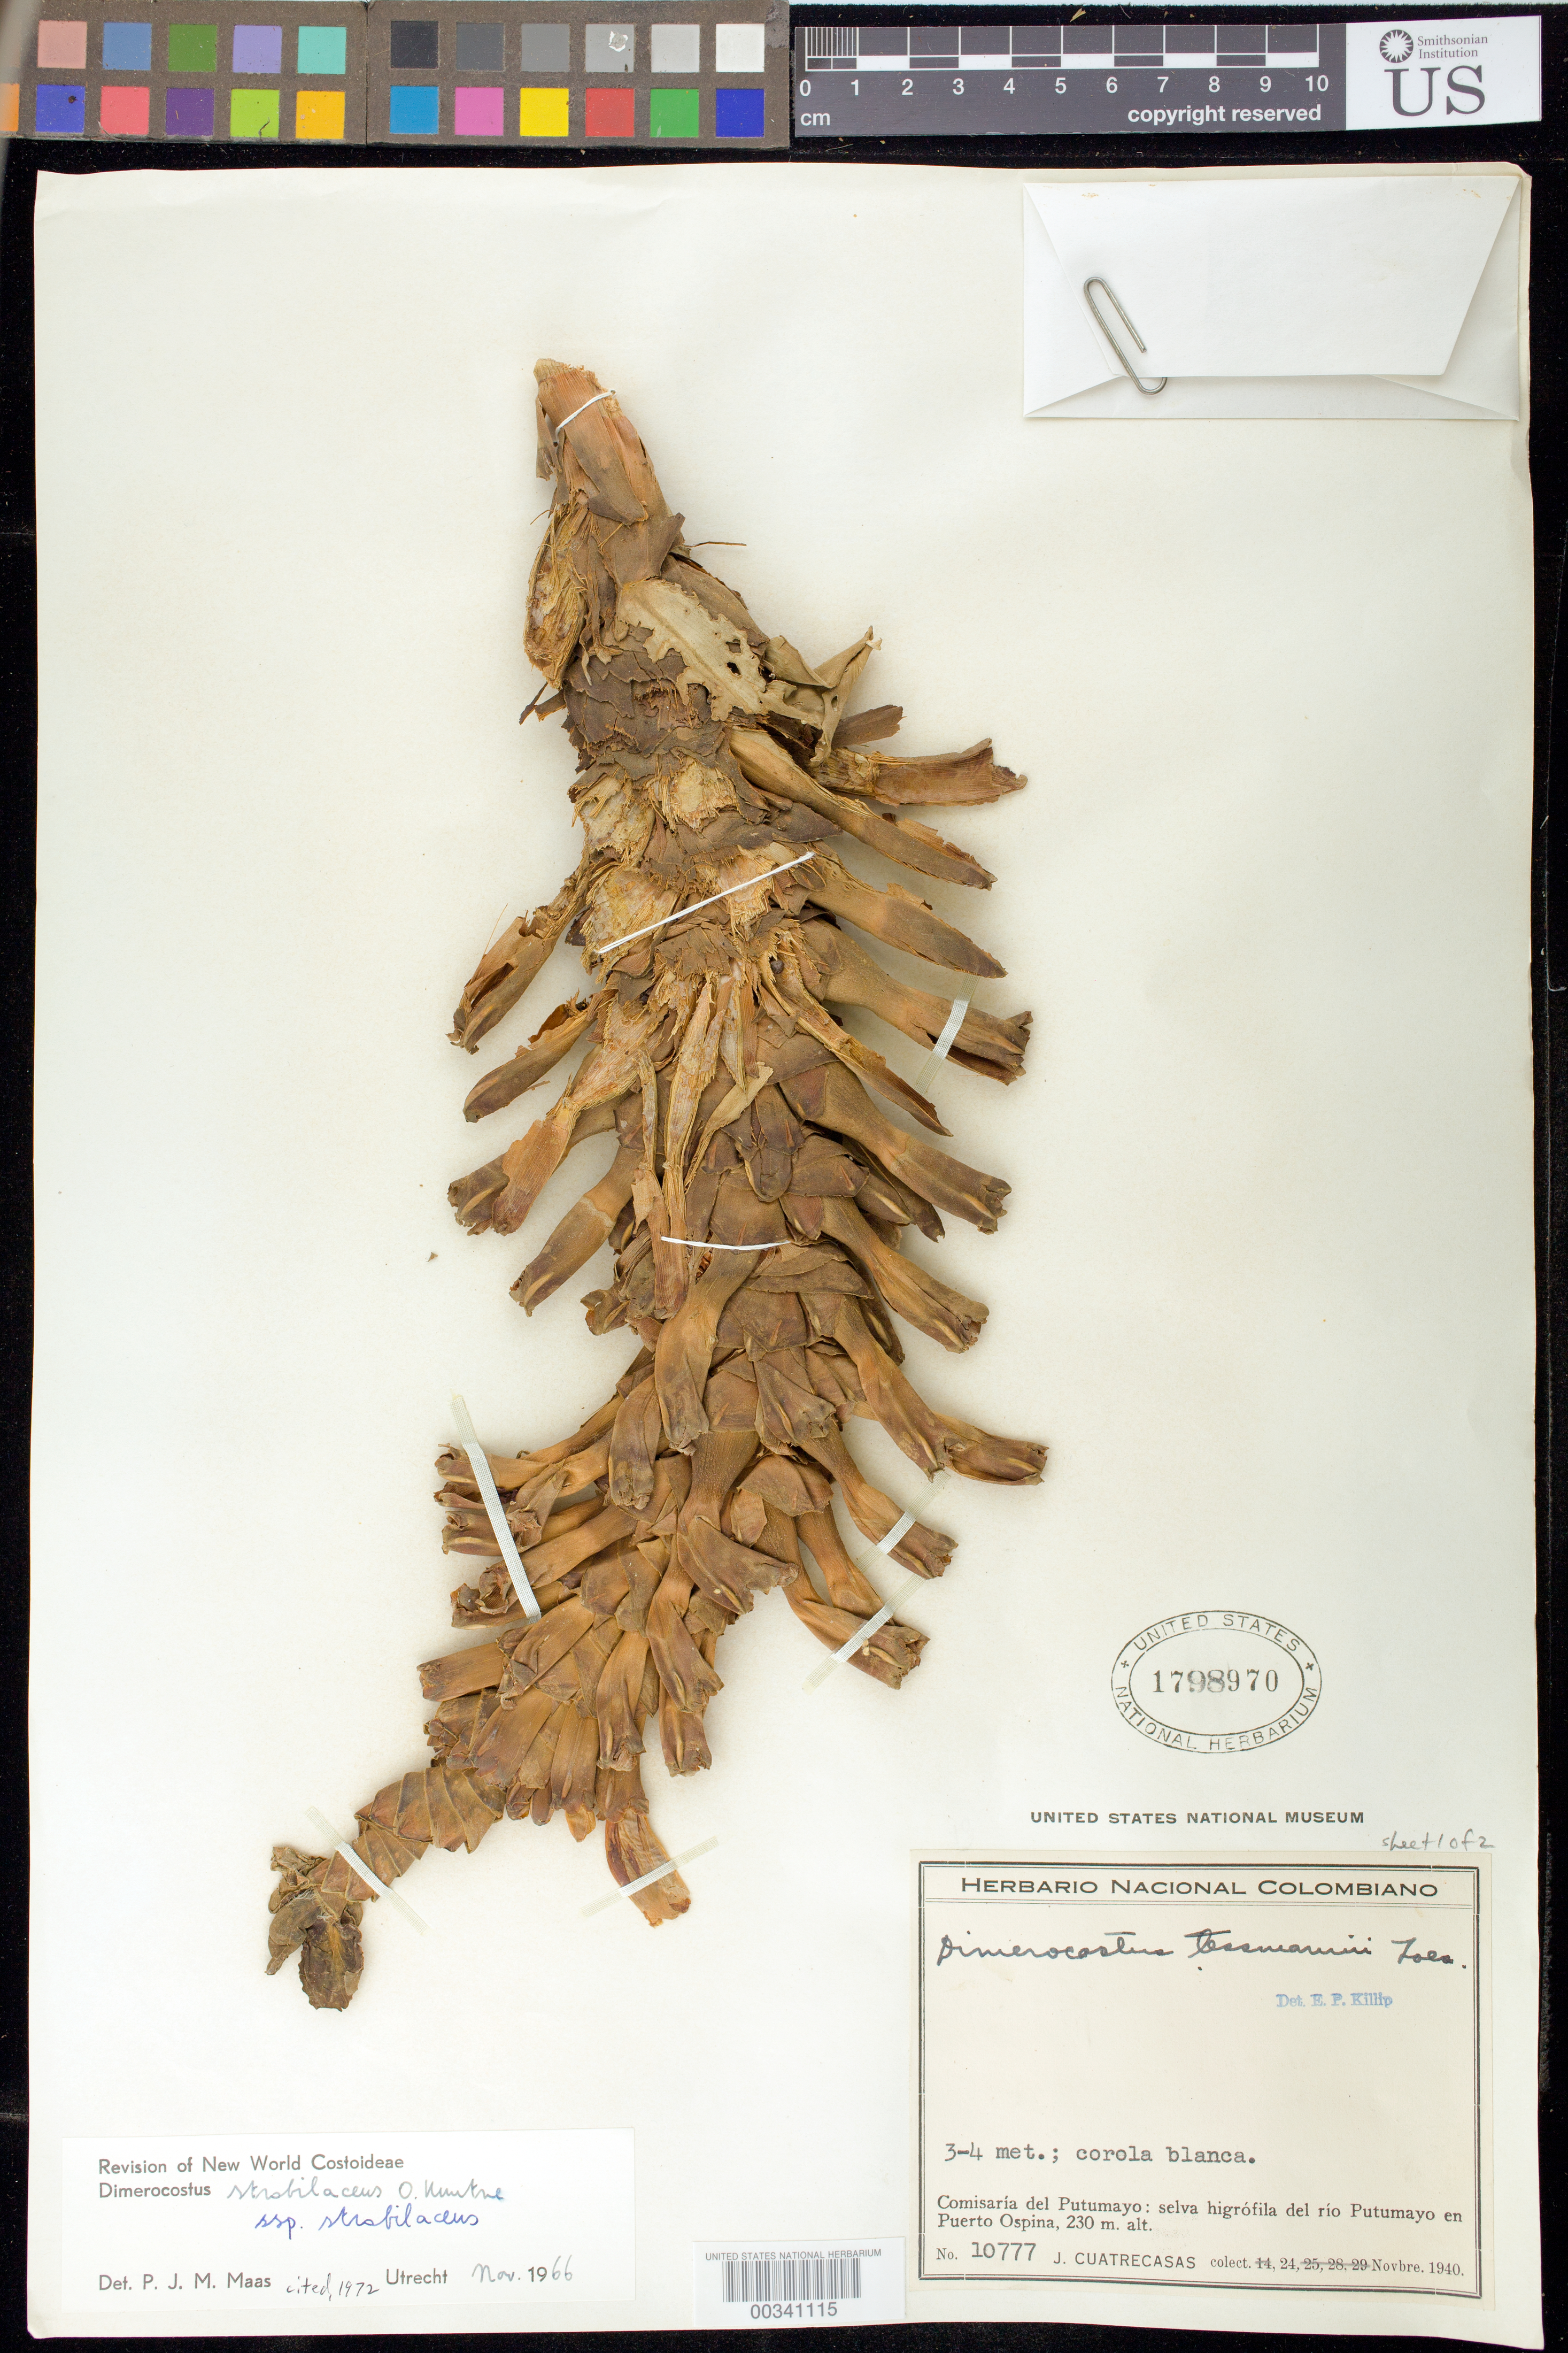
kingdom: Plantae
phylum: Tracheophyta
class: Liliopsida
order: Zingiberales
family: Costaceae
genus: Dimerocostus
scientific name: Dimerocostus strobilaceus subsp. strobilaceus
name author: Kuntze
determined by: Maas, Paul J. M.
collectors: J. Cuatrecasas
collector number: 10777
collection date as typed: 24 Nov 1940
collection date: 1940-11-24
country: Colombia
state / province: Putumayo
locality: Selva higrofila del Rio Putumayo en Puerto Ospina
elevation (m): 230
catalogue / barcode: US 1798970